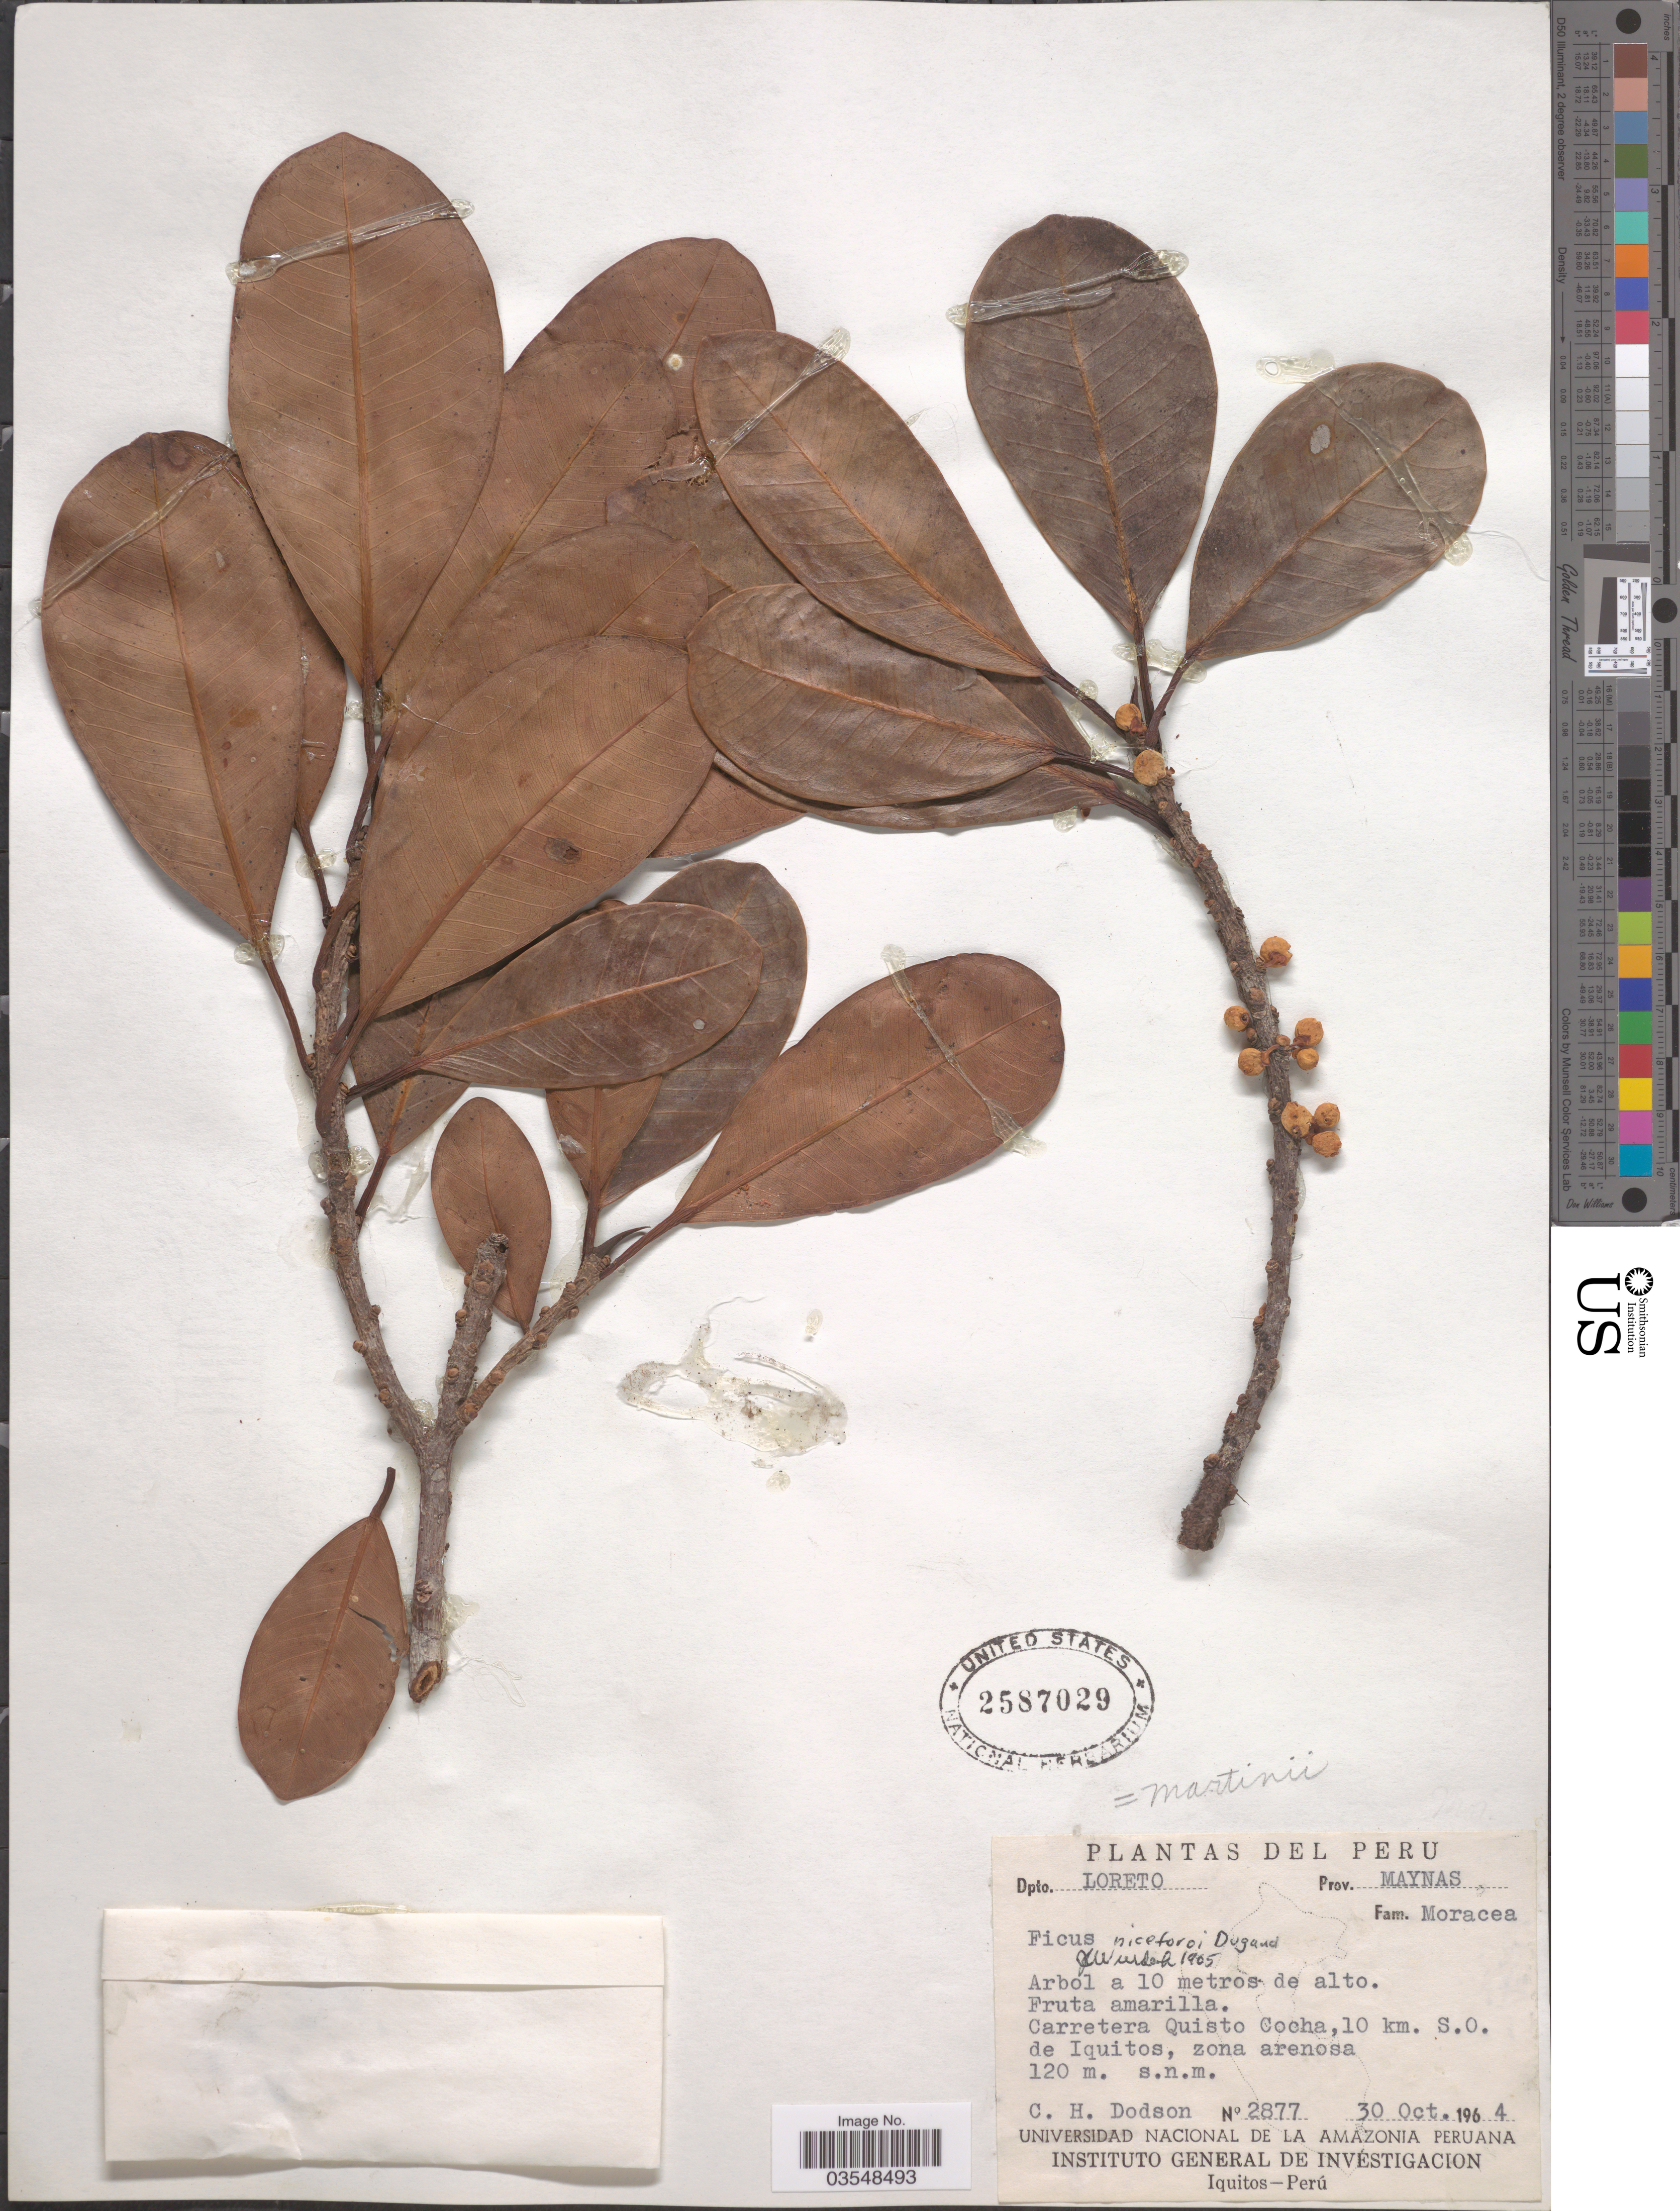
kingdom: Plantae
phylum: Tracheophyta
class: Magnoliopsida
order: Rosales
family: Moraceae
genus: Ficus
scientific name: Ficus guianensis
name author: Desv. ex Ham.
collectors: C. H. Dodson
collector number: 2877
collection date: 1964-10-30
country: Peru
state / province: Loreto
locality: Dpto. Loreto. Prov. Maynas. Carretera Quisto Cocha, 10 km. S.O. de Iquitos, zona arenosa.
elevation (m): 120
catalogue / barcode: US 2587029